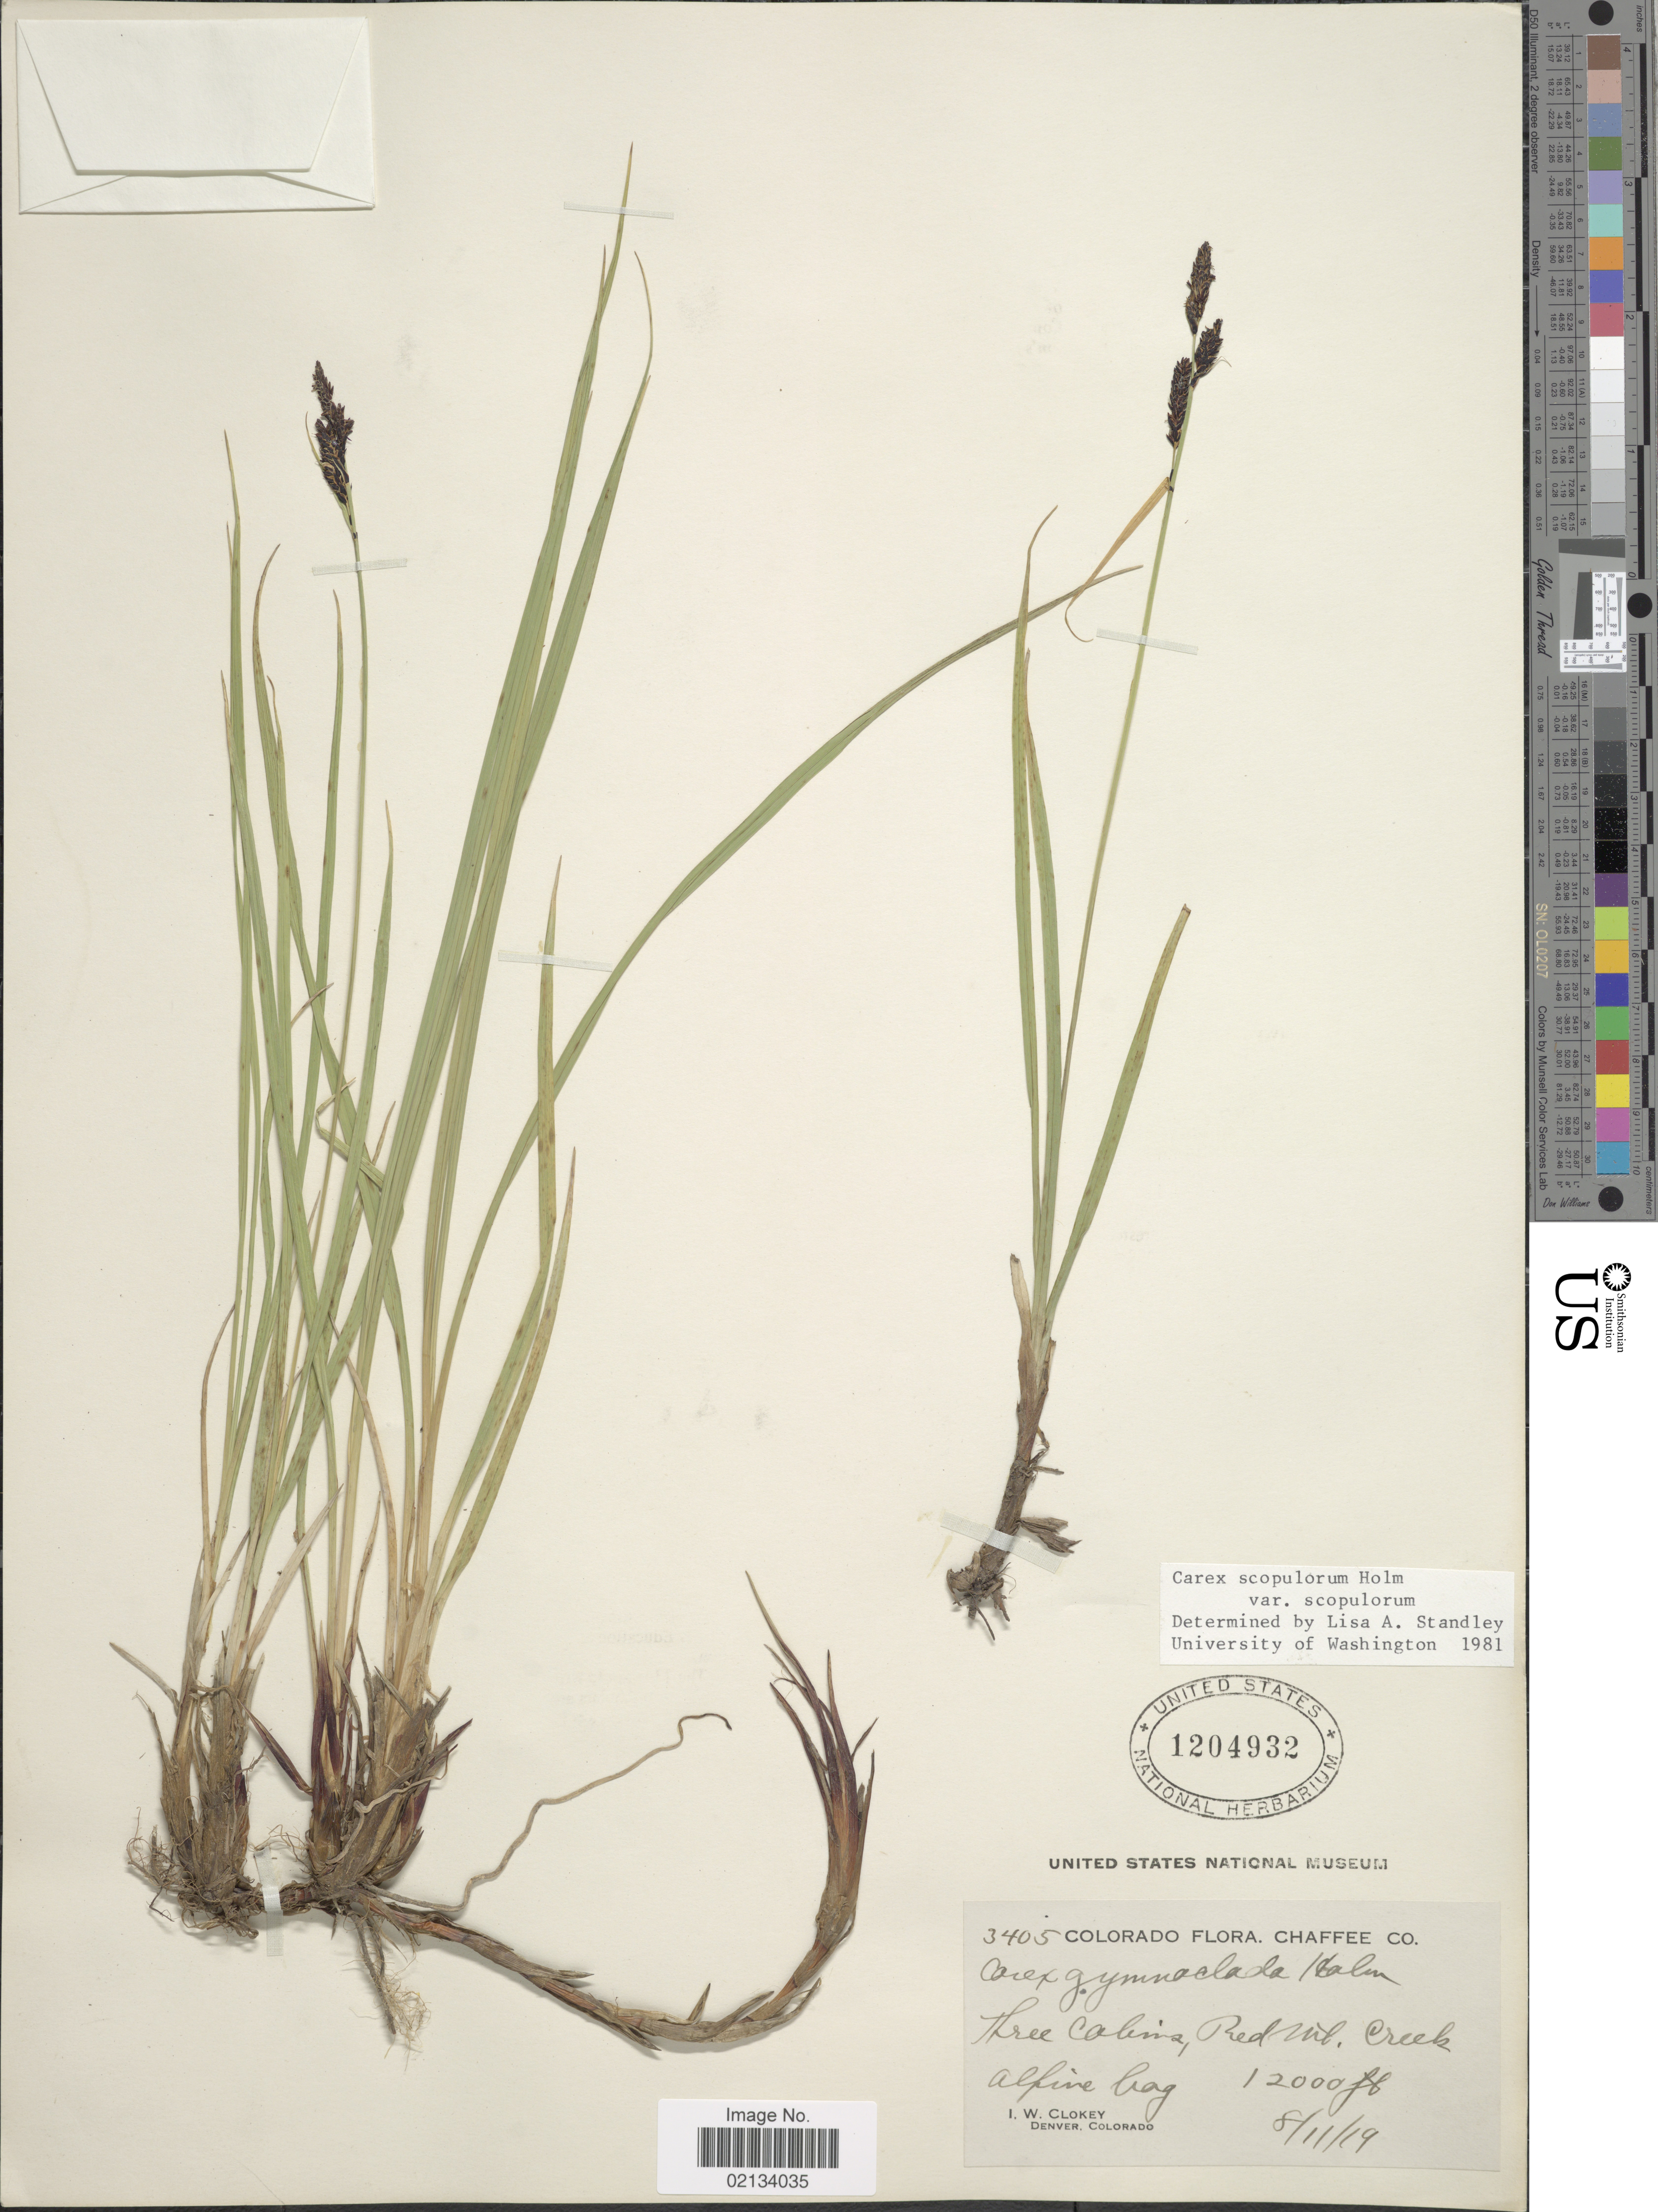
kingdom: Plantae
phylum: Tracheophyta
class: Liliopsida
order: Poales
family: Cyperaceae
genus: Carex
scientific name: Carex scopulorum var. scopulorum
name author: Holm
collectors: I. W. Clokey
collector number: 3405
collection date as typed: Transcribed d/m/y: 1/8/19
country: United States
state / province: Colorado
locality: Chaffee Co., three colims, Red Mt. Creek, alpine bog.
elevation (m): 3658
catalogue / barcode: US 1204932